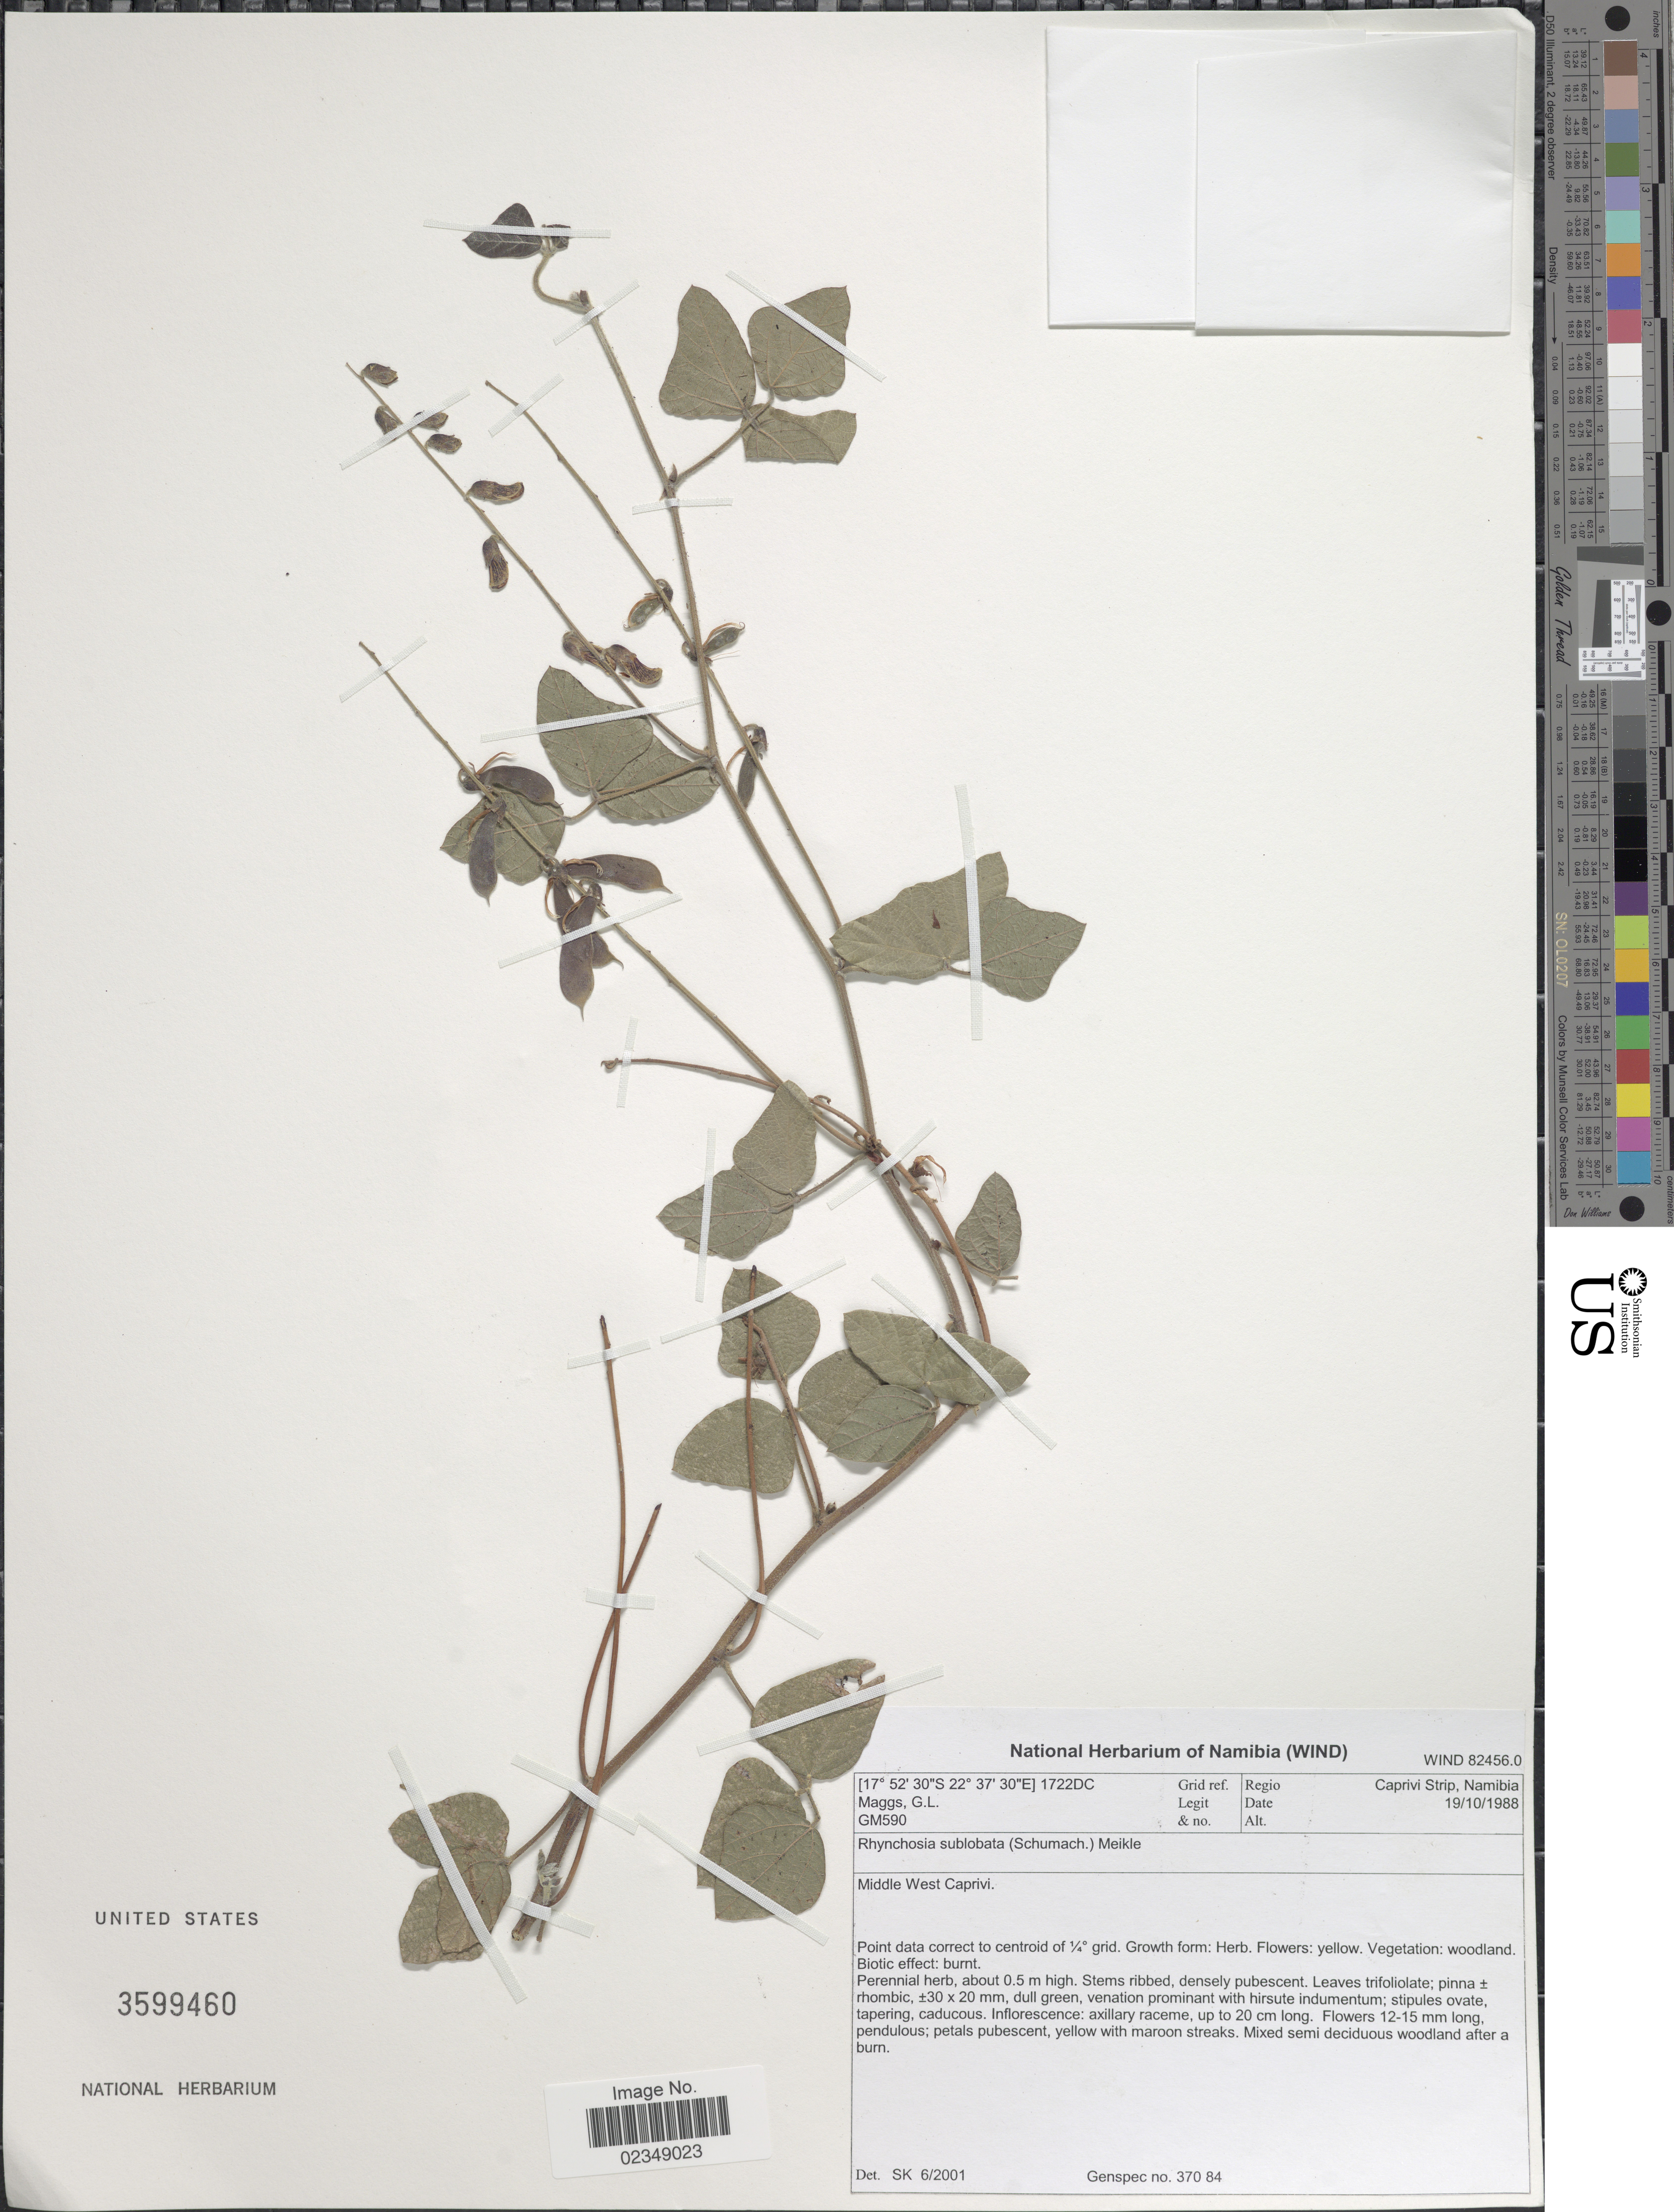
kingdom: Plantae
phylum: Tracheophyta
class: Magnoliopsida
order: Fabales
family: Fabaceae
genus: Rhynchosia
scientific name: Rhynchosia sublobata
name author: (Schumach.) Meikle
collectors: G. Maggs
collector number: GM590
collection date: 1988-10-19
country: Namibia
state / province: Caprivi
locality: Regio Caprivi Strip, Middle West Caprivi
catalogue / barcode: US 3599460